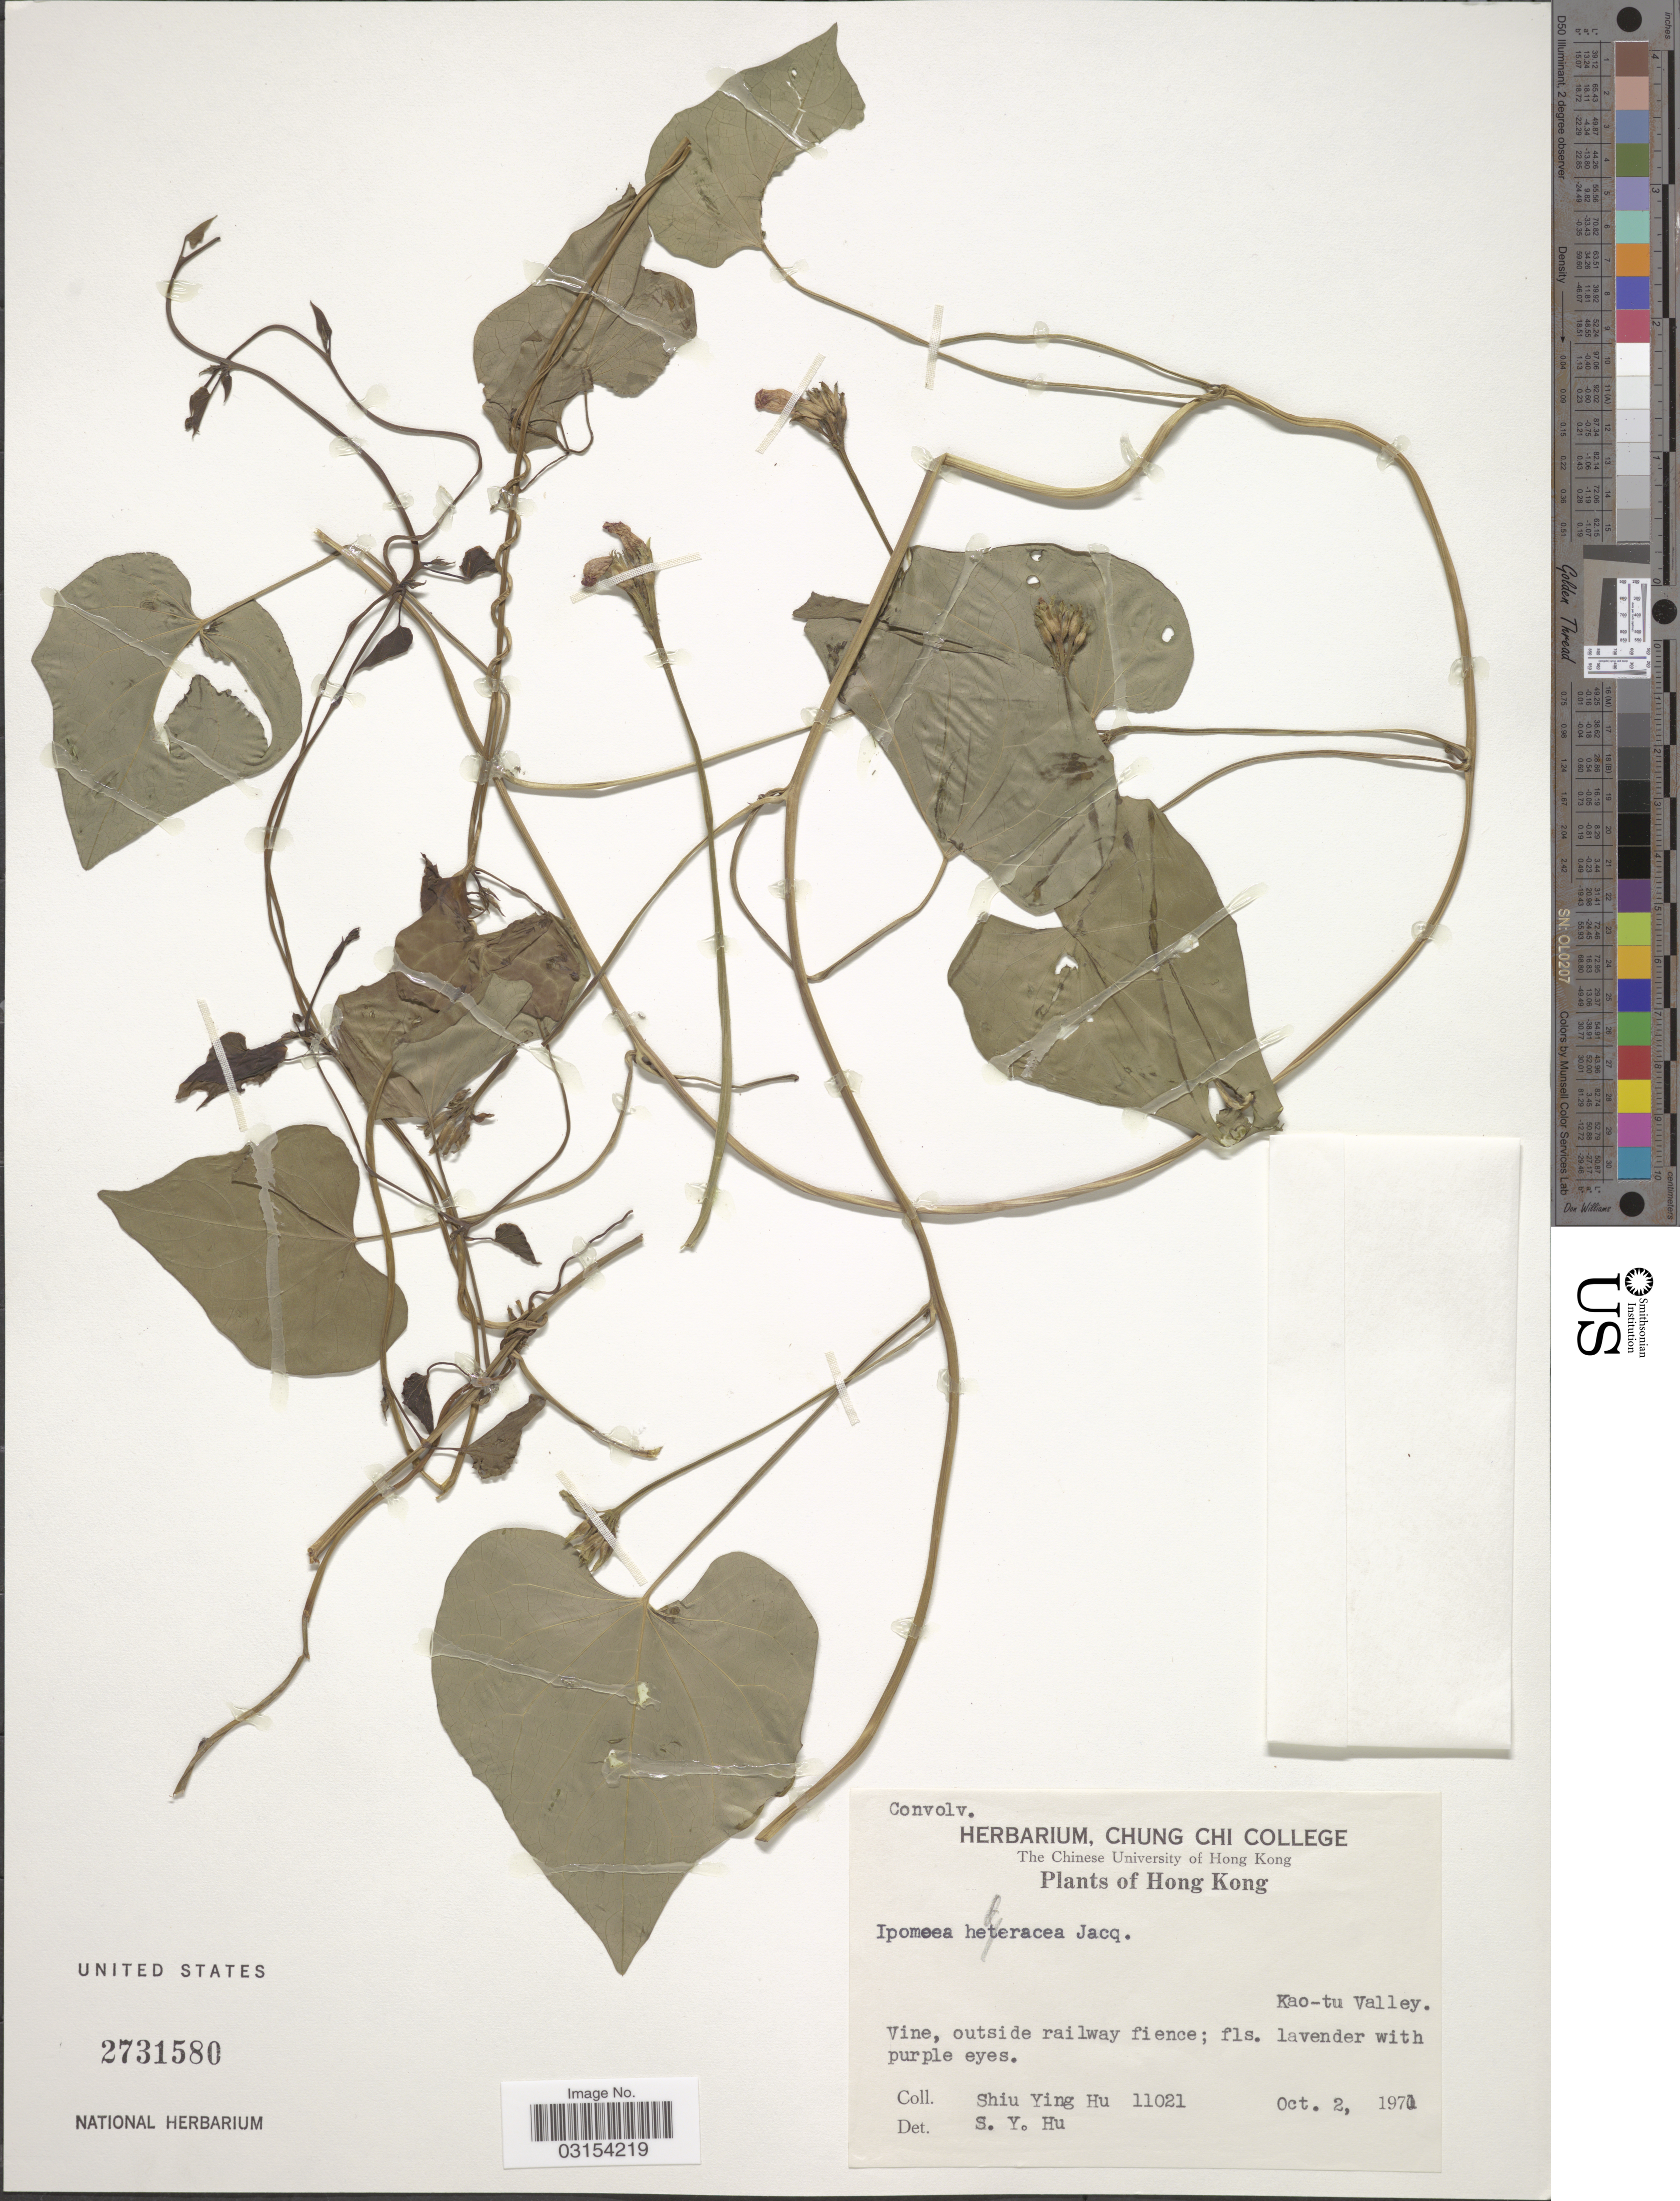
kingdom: Plantae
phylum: Tracheophyta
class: Magnoliopsida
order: Solanales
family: Convolvulaceae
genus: Ipomoea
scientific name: Ipomoea triloba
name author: L.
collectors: S. Y. Hu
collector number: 11021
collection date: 1971-10-02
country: China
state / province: Hong Kong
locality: Kao-tu Valley.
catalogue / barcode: US 2731580